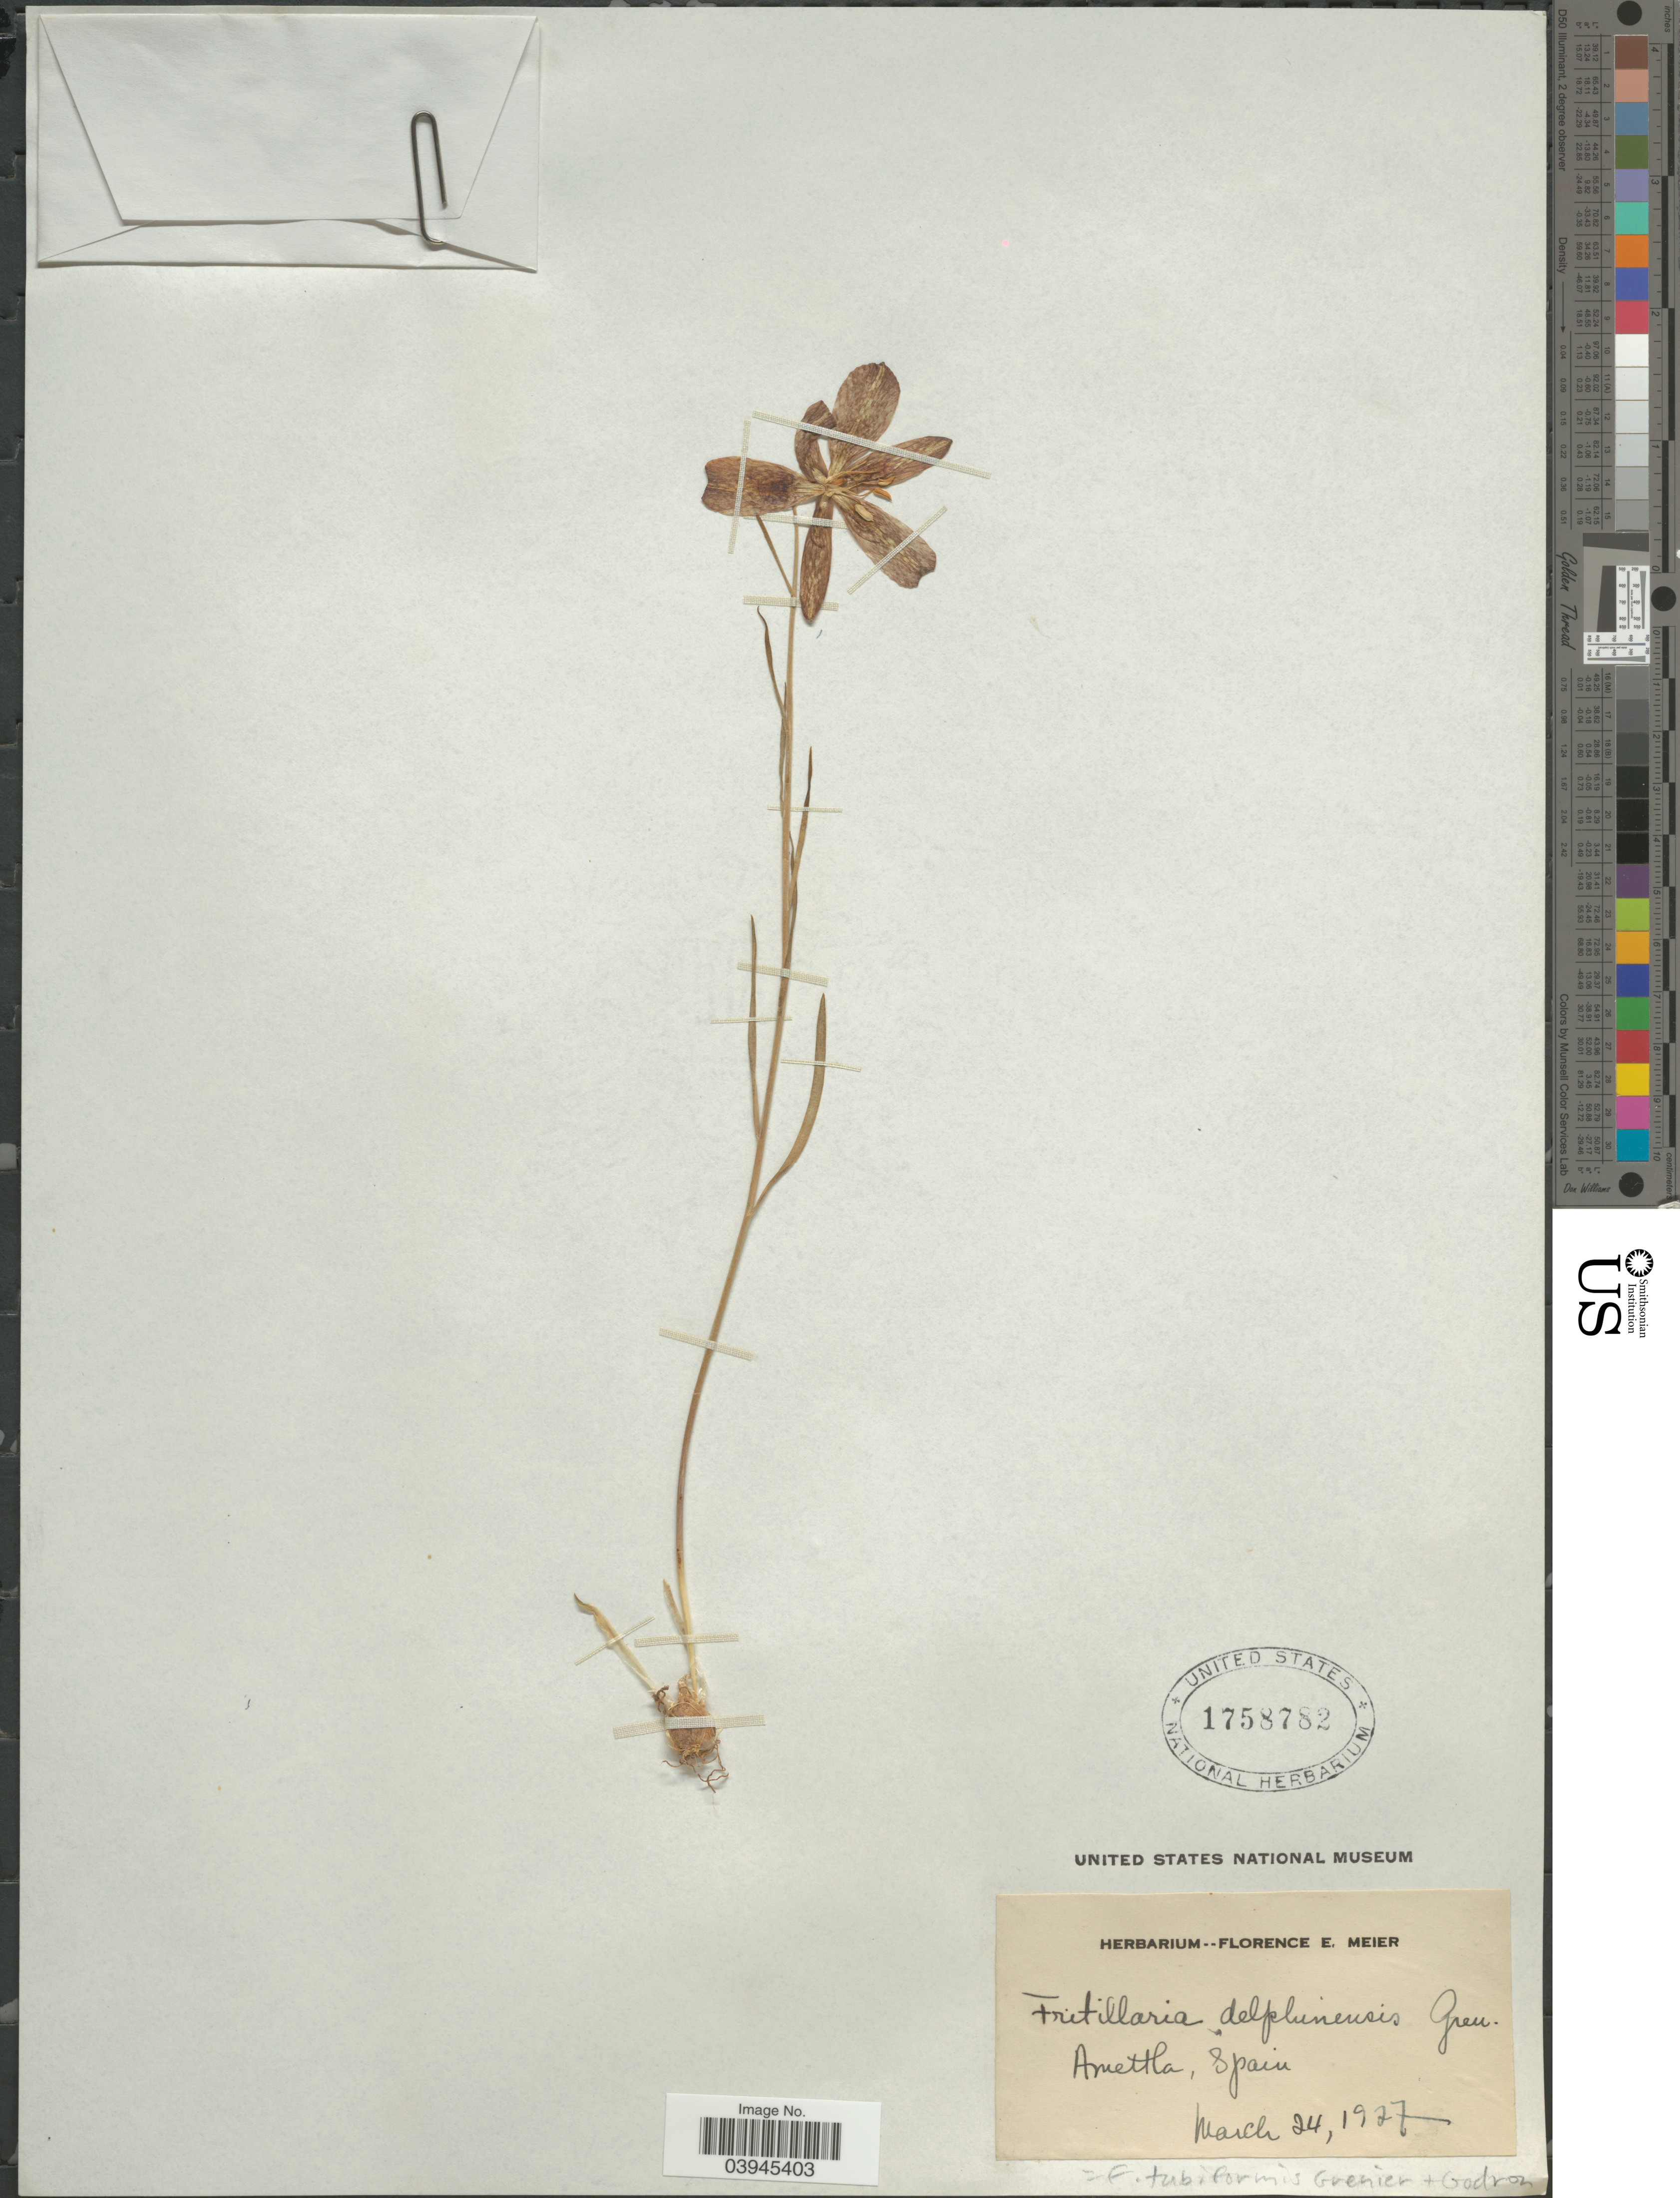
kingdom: Plantae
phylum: Tracheophyta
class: Liliopsida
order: Liliales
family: Liliaceae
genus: Fritillaria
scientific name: Fritillaria tubiformis var. moggridgei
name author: (Boiss. & Reut. ex Planch.) Rouy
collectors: ex herb. Florence E. Meier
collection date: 1927-03-24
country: Spain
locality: Amettla.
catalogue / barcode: US 1758782